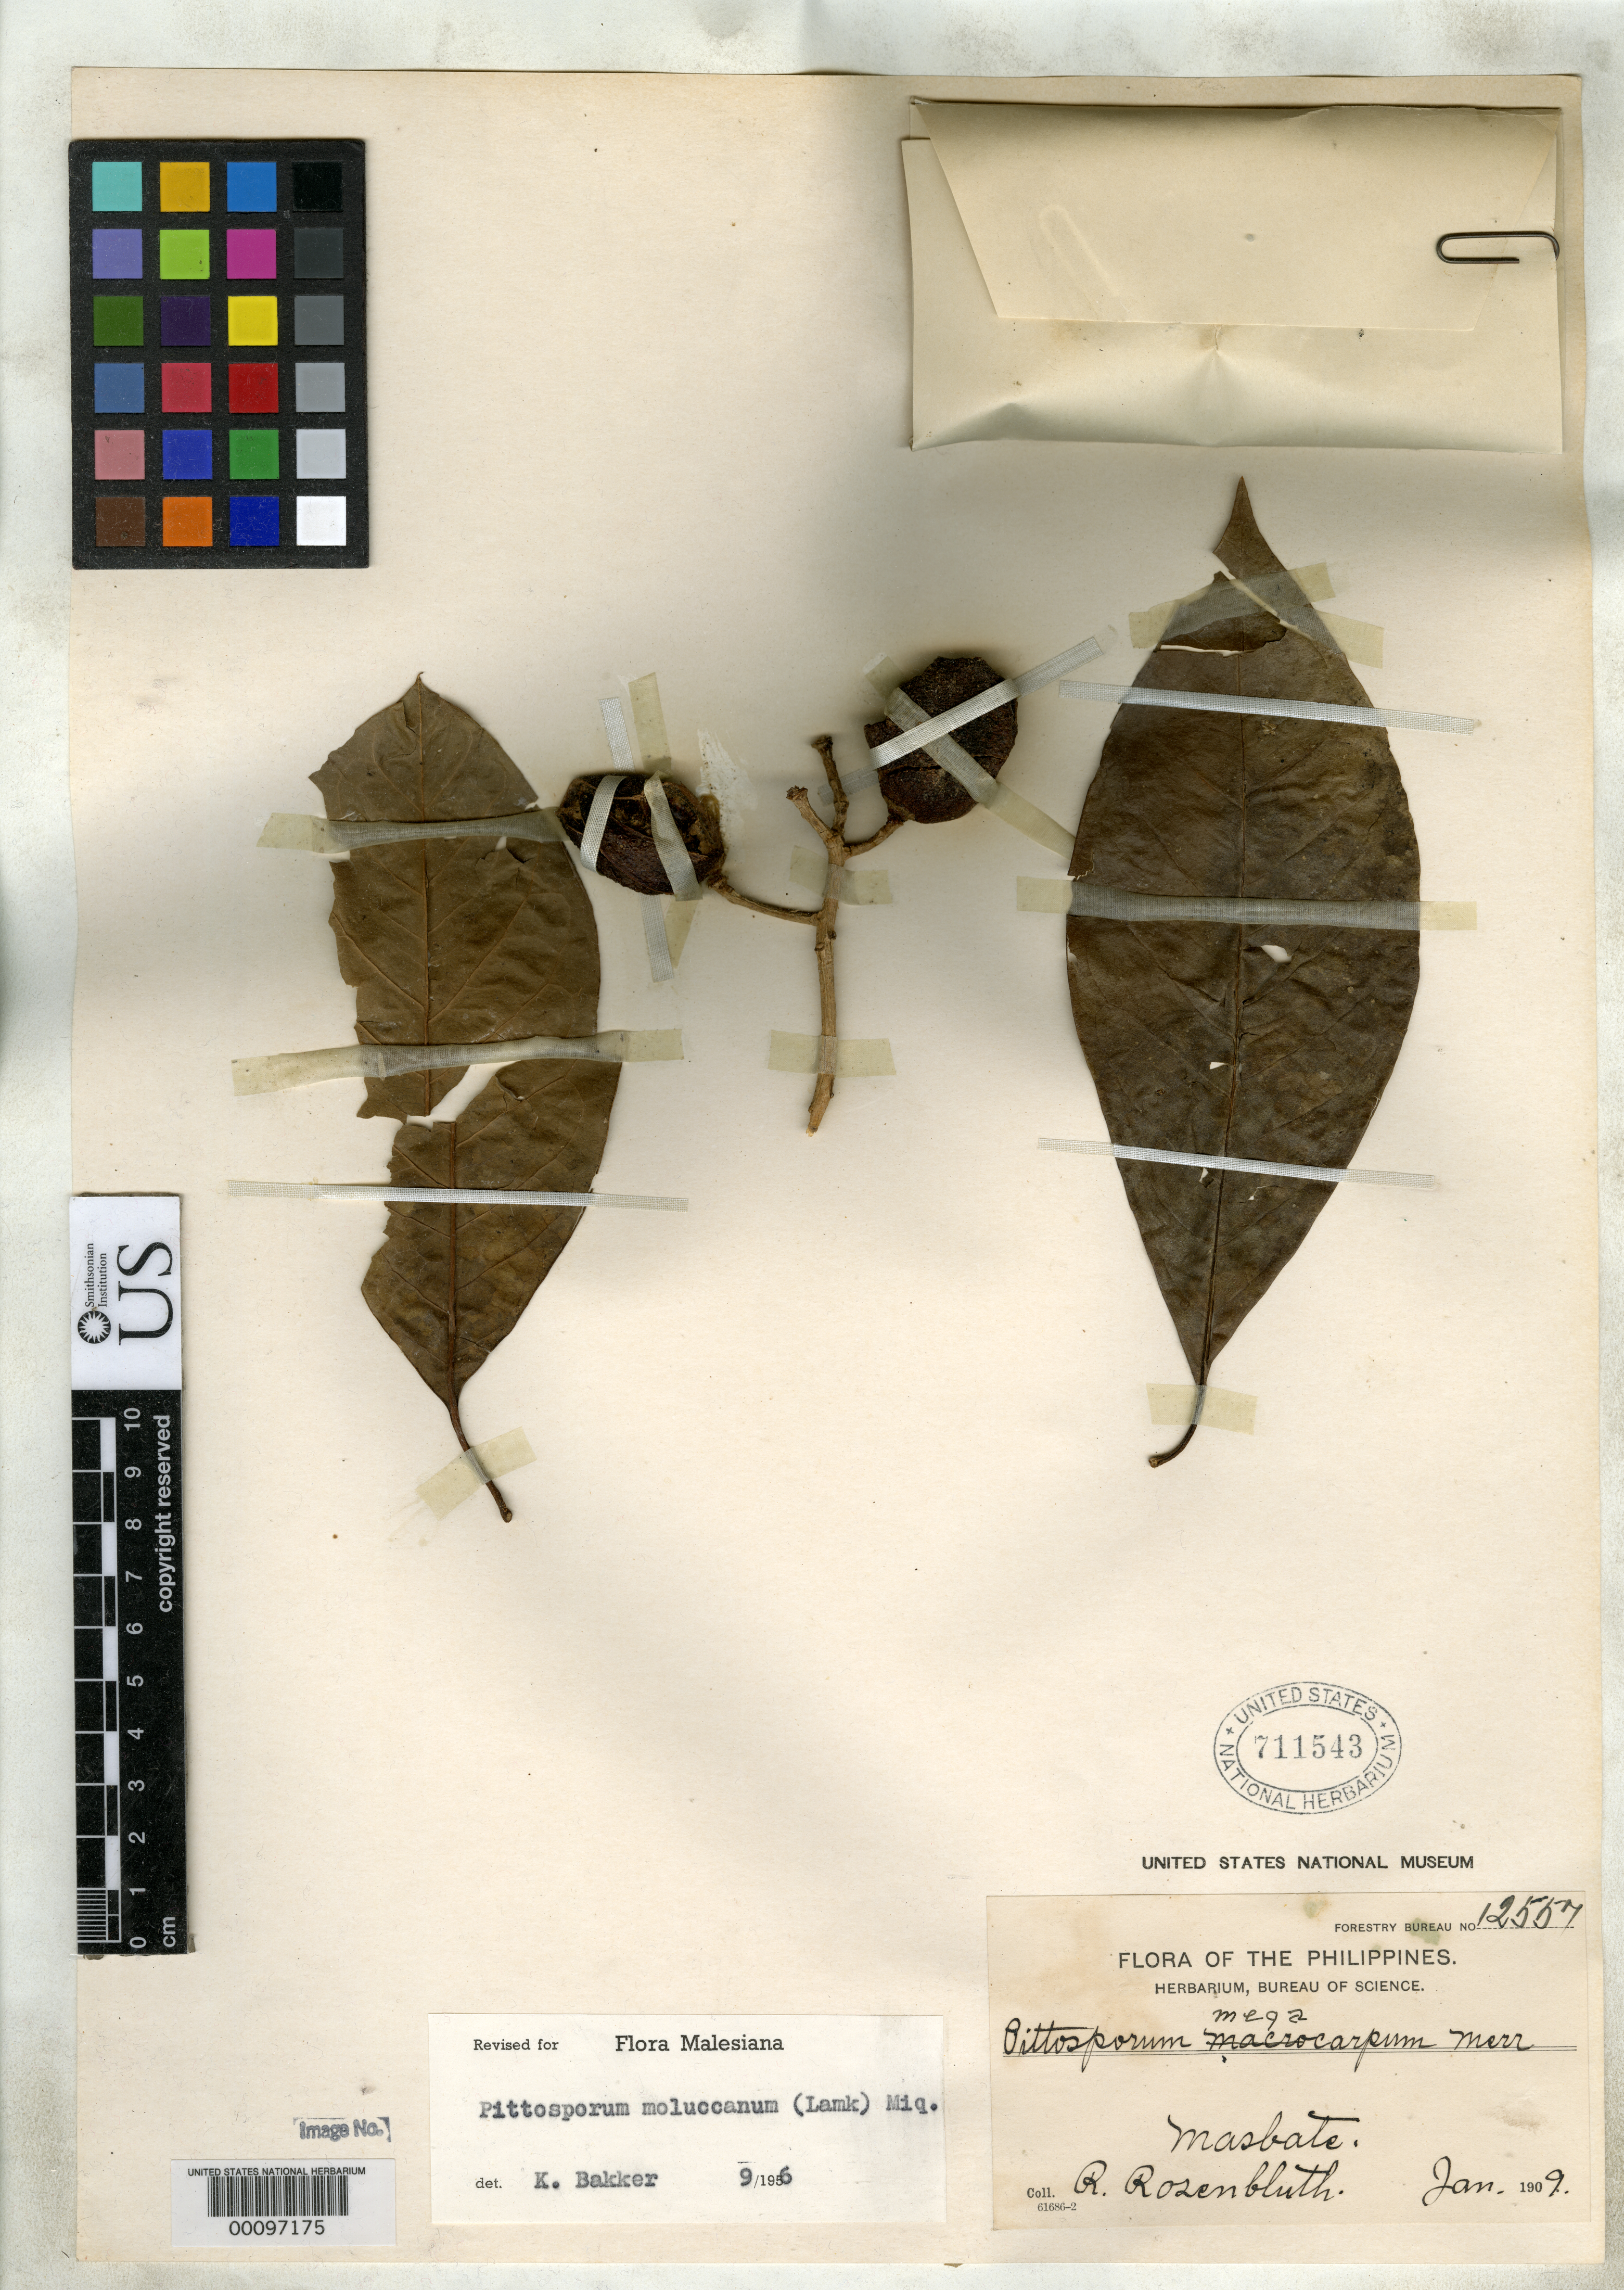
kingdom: Plantae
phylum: Tracheophyta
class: Magnoliopsida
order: Apiales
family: Pittosporaceae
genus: Pittosporum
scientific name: Pittosporum megacarpum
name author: Merr.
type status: Syntype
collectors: R. Rosenbluth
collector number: For. Bur. 12557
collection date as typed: Jan 1909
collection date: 1909-01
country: Philippines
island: Masbate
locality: Bulo River.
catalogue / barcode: US 711543